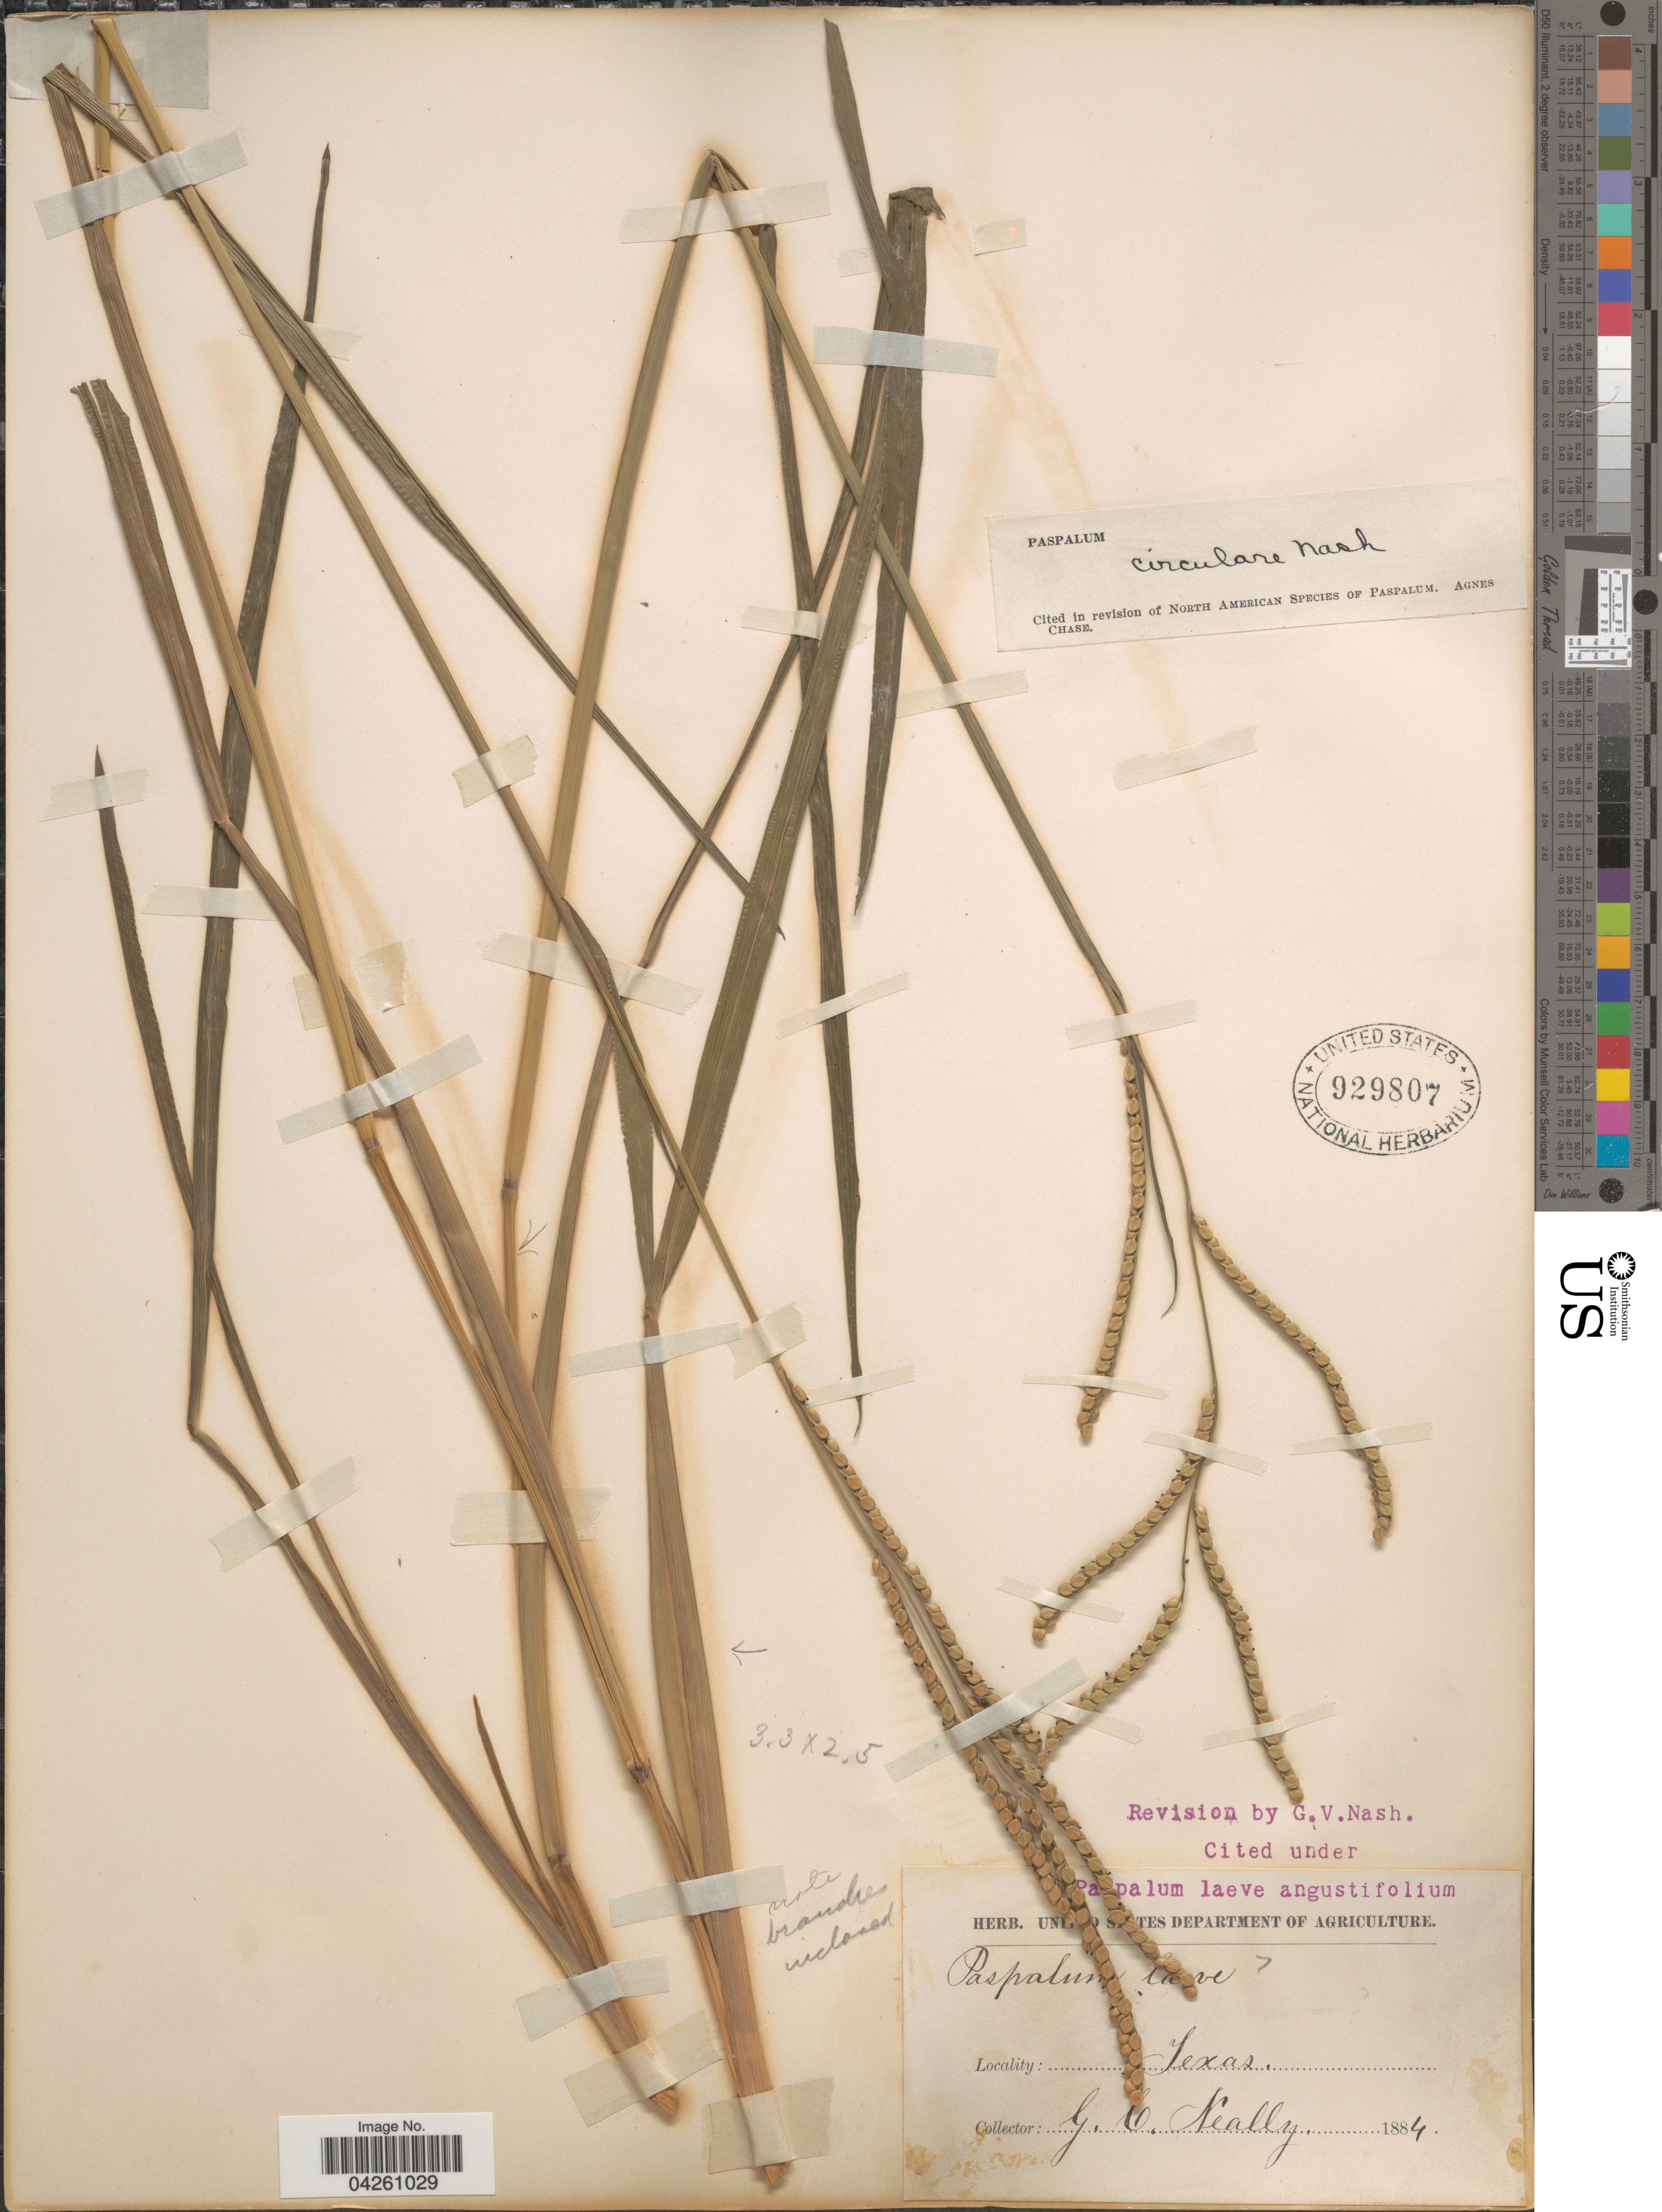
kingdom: Plantae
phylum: Tracheophyta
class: Liliopsida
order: Poales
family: Poaceae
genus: Paspalum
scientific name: Paspalum circulare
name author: Nash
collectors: G. C. Nealley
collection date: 1884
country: United States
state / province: Texas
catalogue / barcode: US 929807